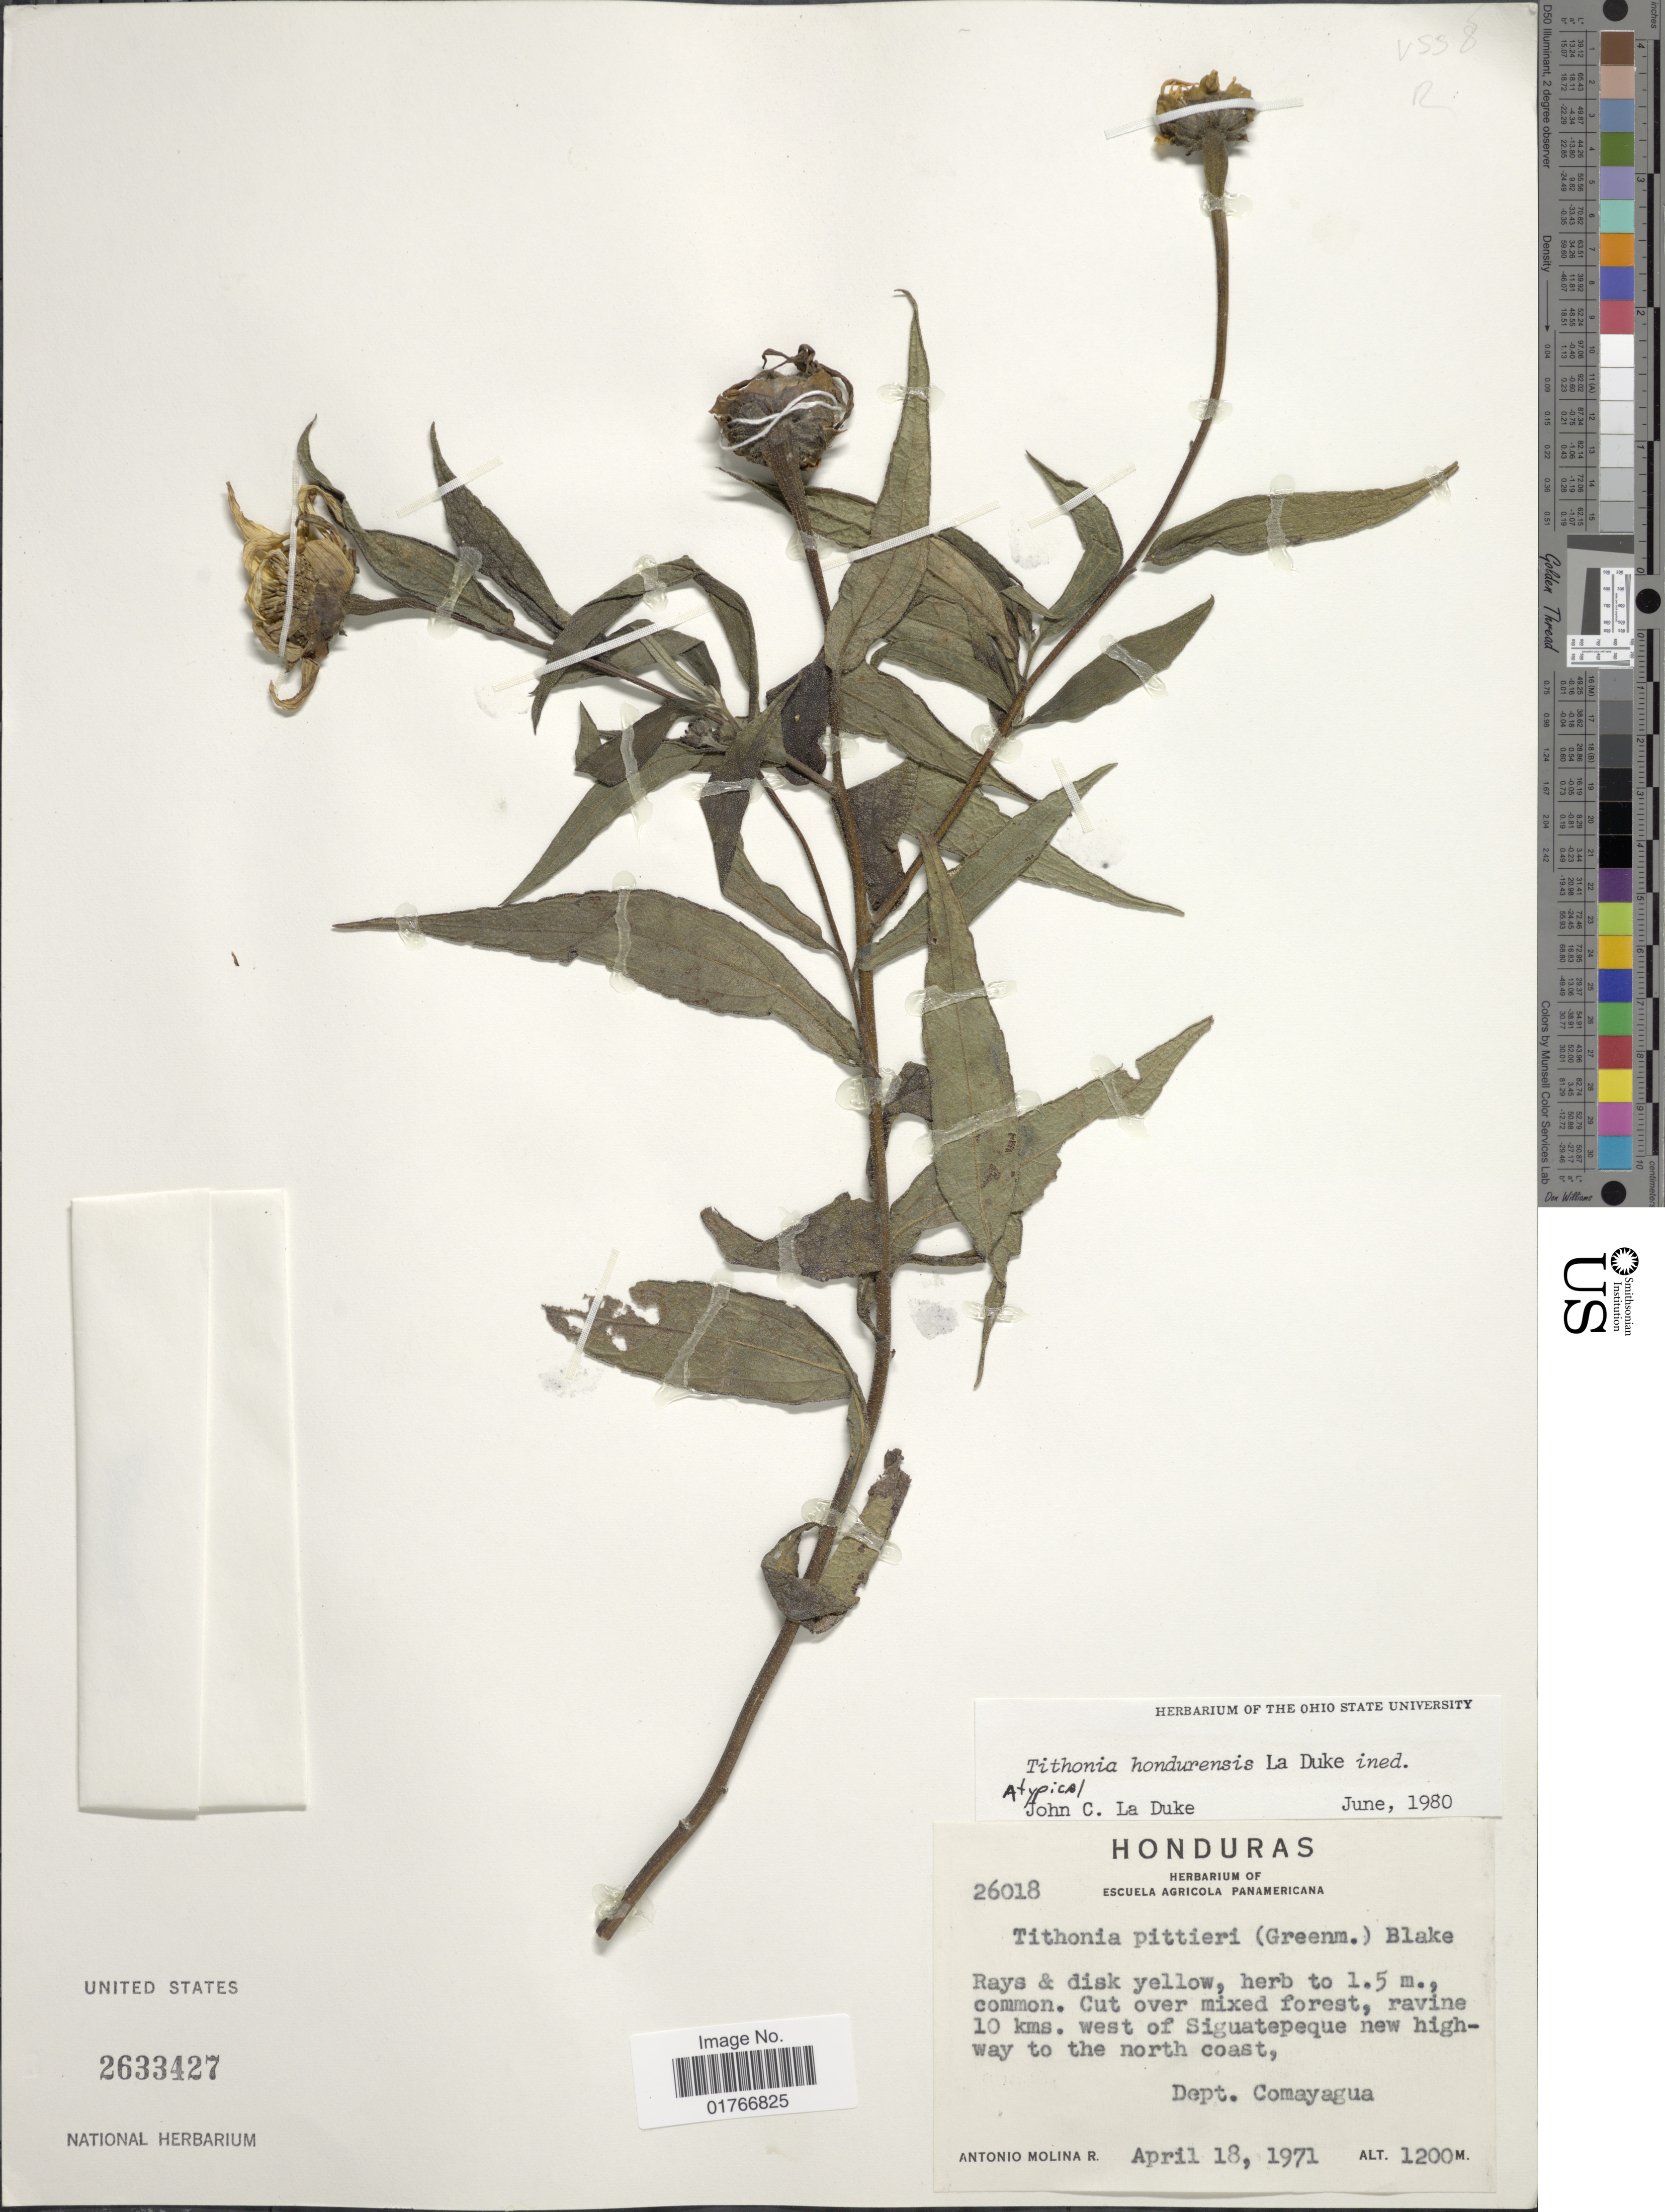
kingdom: Plantae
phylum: Tracheophyta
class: Magnoliopsida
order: Asterales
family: Asteraceae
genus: Tithonia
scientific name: Tithonia hondurensis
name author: La Duke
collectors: A. Molina R.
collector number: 26018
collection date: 1971-04-18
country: Honduras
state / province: Comayagua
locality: Ravine 10 kms west of Siguatepeque new highway to the north coast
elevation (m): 1200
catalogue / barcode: US 2633427